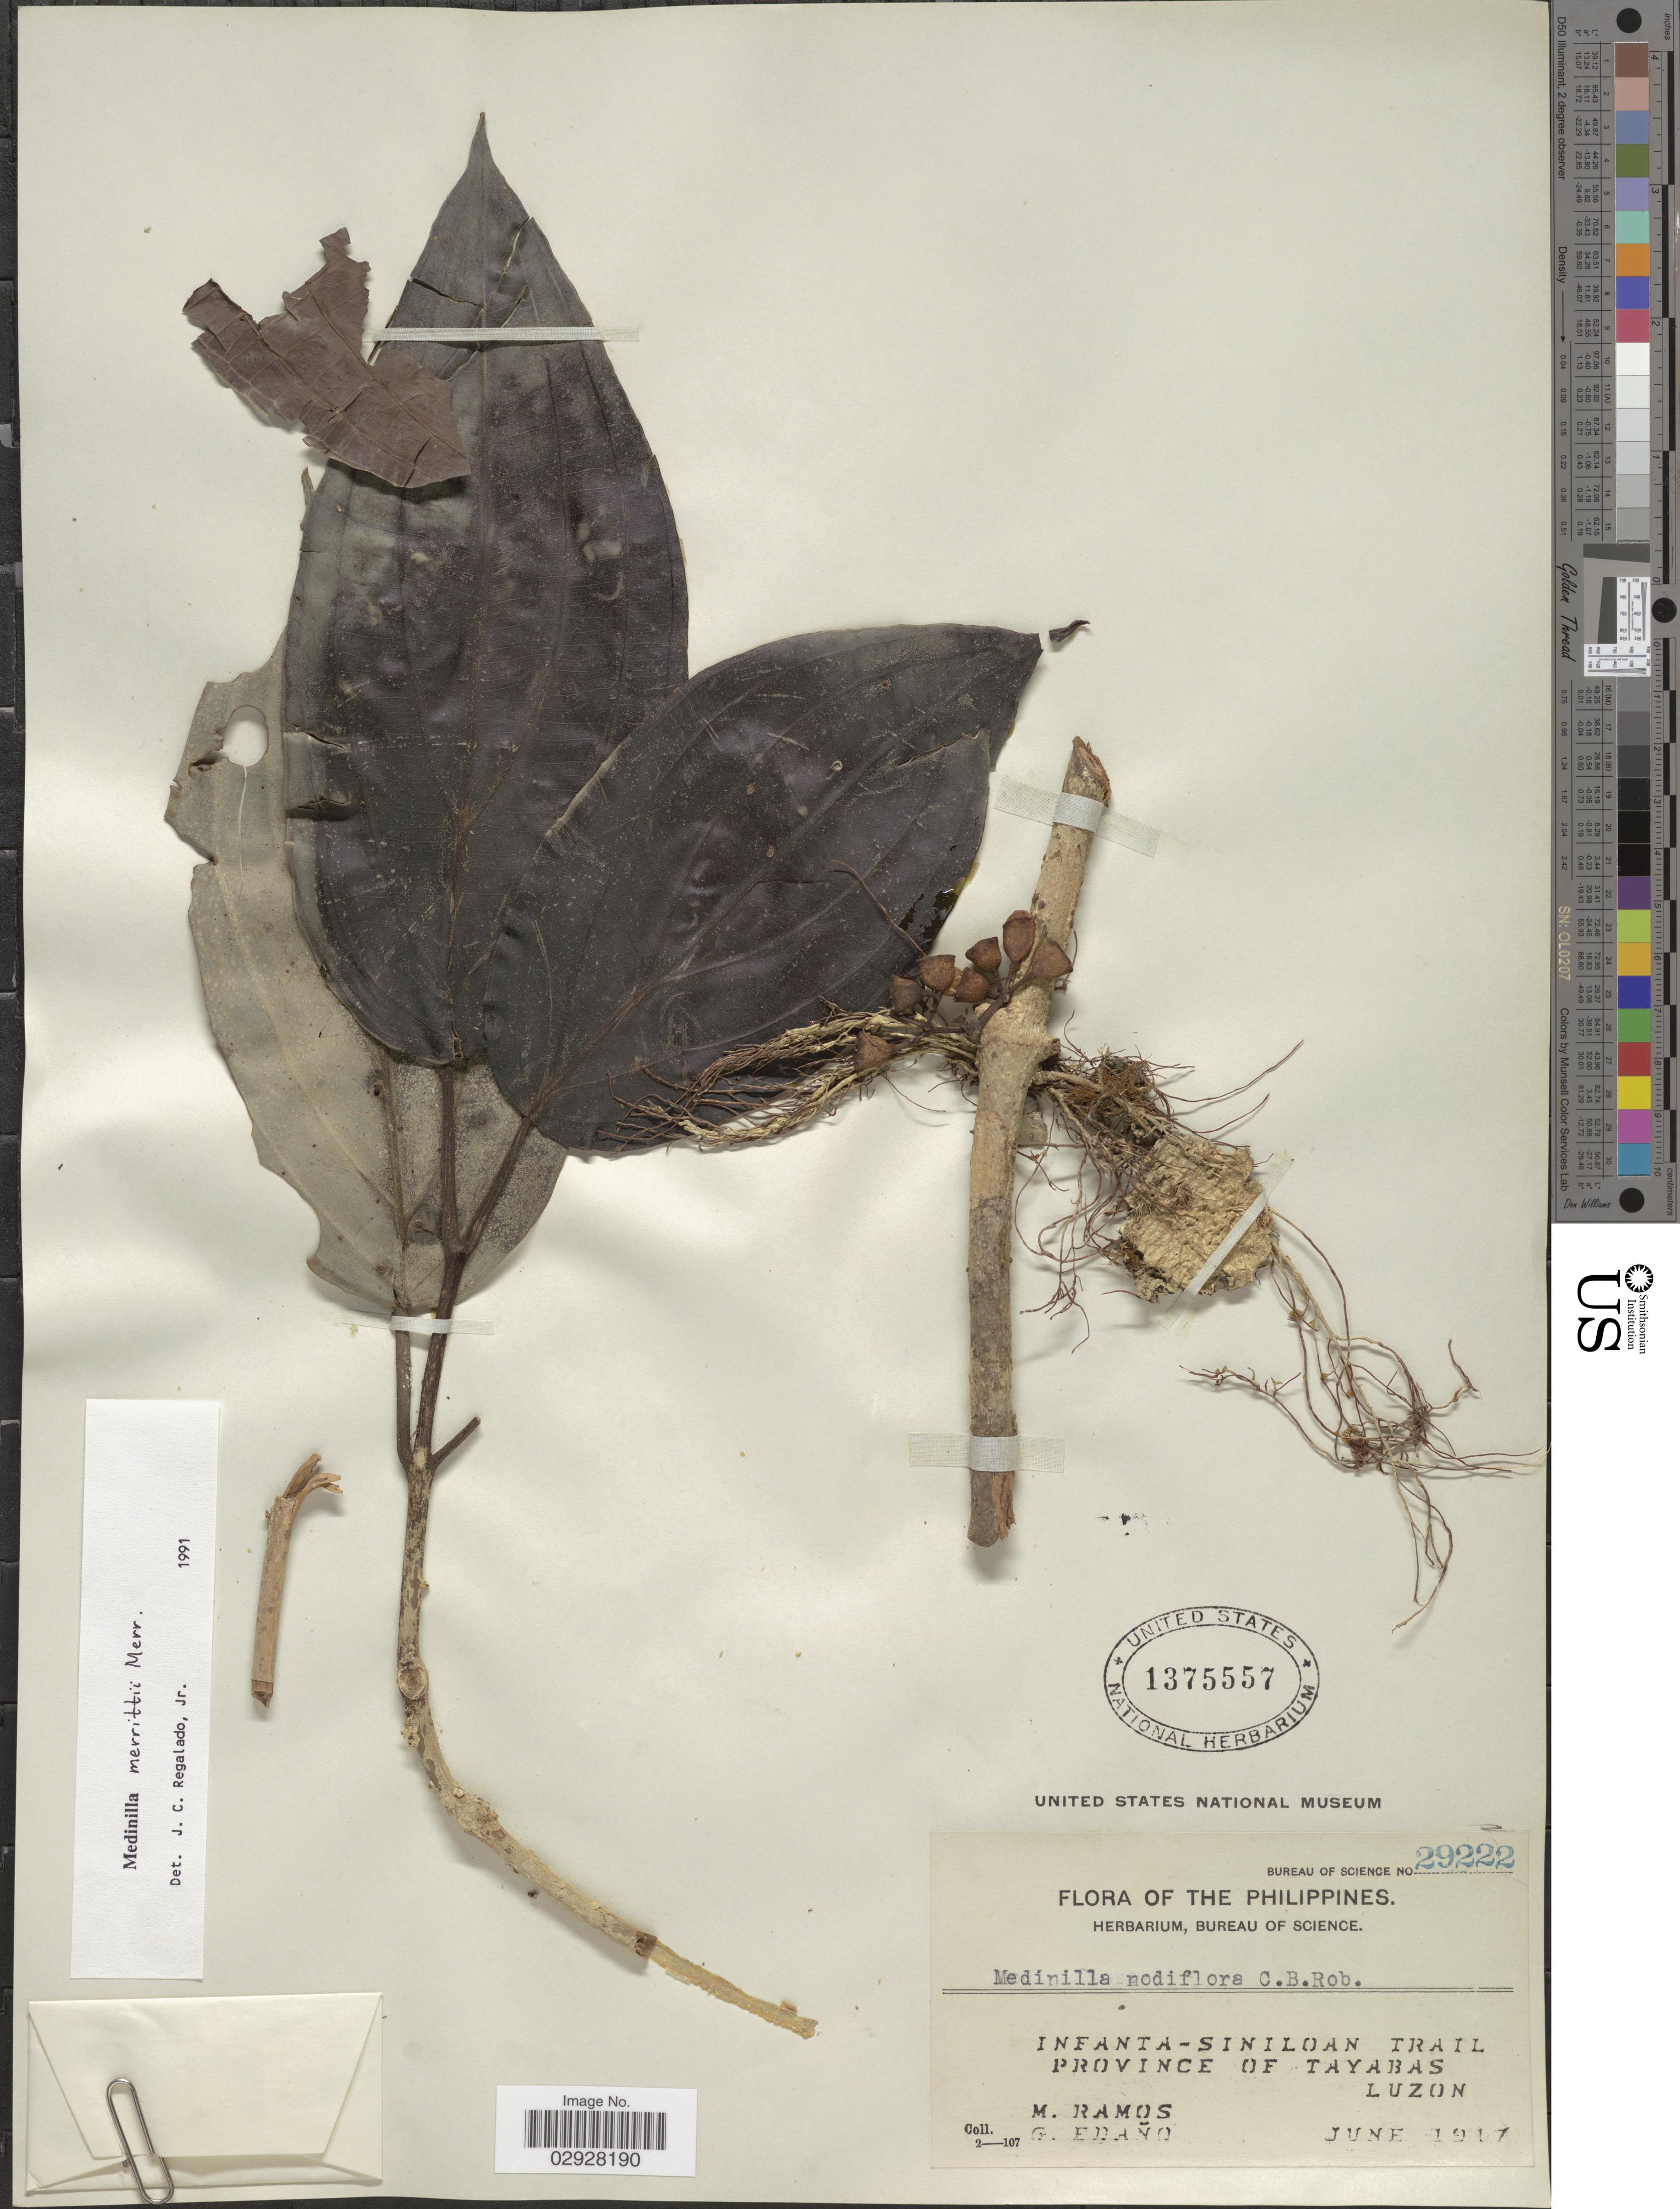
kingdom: Plantae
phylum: Tracheophyta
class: Magnoliopsida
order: Myrtales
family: Melastomataceae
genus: Medinilla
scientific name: Medinilla merrittii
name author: Merr.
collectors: M. Ramos & G. Edaño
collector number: Bureau of Science 29222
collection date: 1917-06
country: Philippines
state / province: Calabarzon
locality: Infante-Siniloan Trail, Province of Tayabas, Luzon.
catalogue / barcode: US 1375557